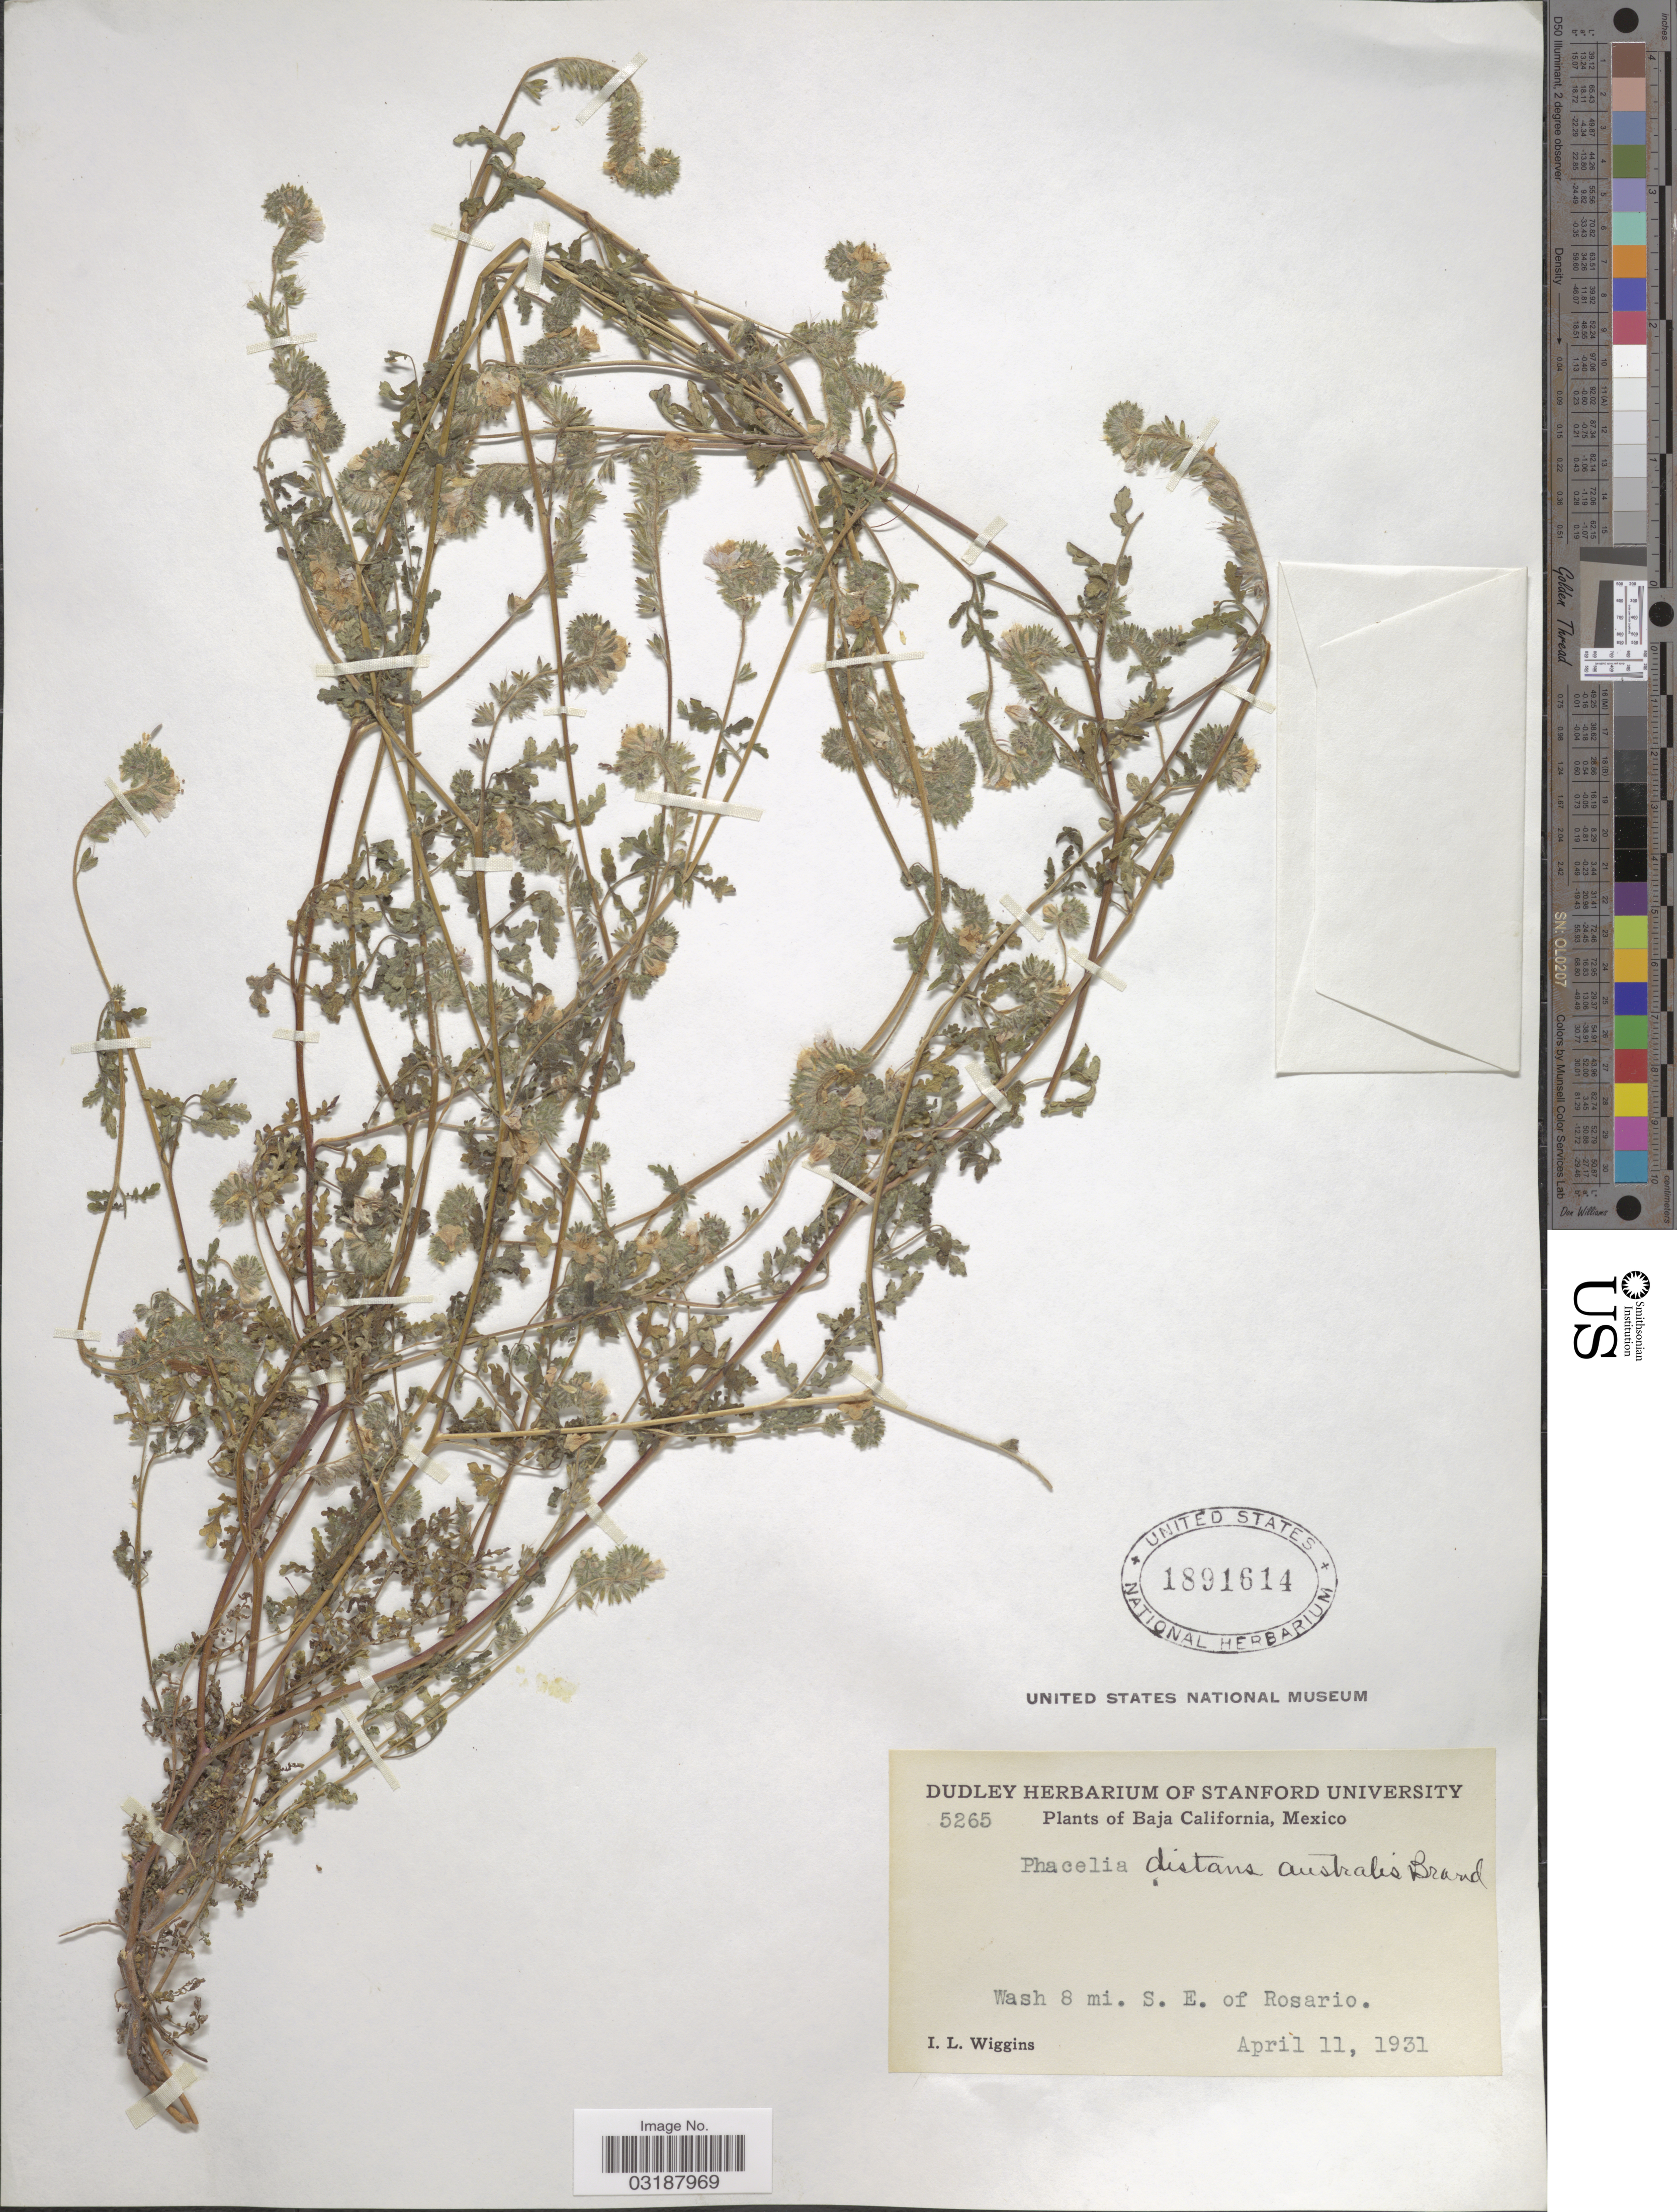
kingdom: Plantae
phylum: Tracheophyta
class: Magnoliopsida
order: Boraginales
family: Hydrophyllaceae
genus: Phacelia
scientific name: Phacelia distans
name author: Benth.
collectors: I. L. Wiggins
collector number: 5265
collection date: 1931-04-11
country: Mexico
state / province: Baja California Norte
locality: Wash 8 mi. S.E. of Rosario.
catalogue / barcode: US 1891614